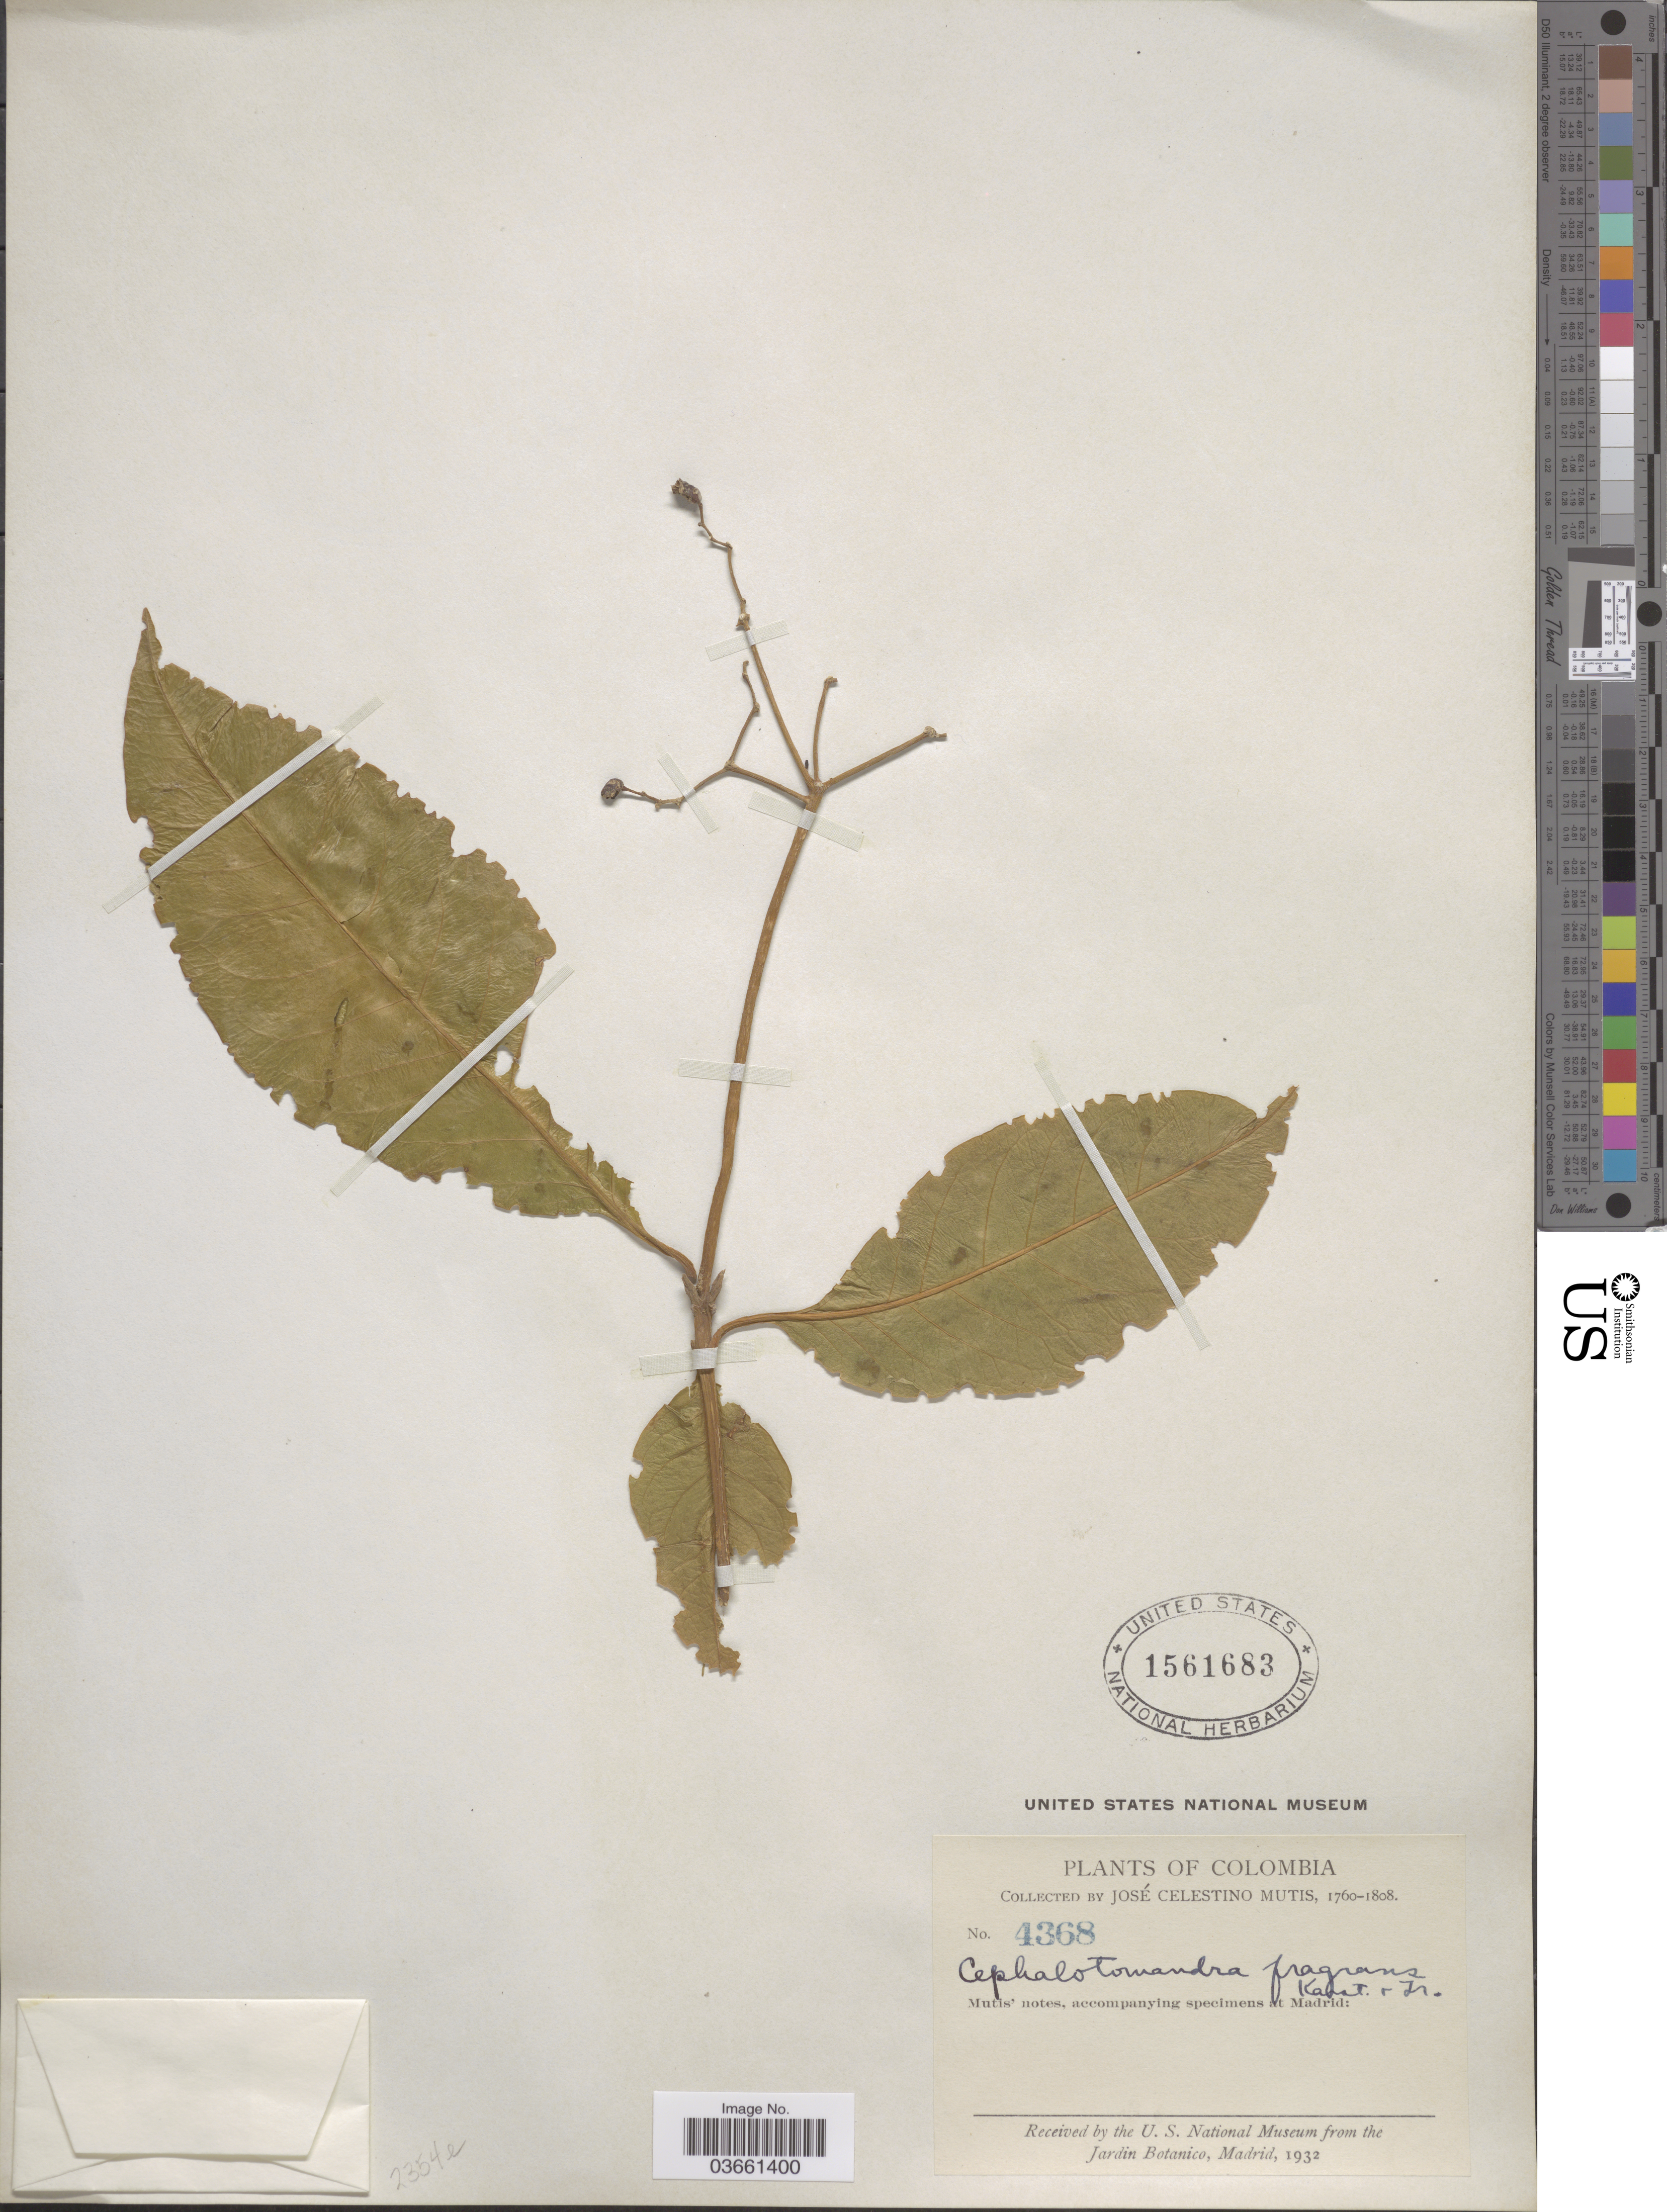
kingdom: Plantae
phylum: Tracheophyta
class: Magnoliopsida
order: Caryophyllales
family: Nyctaginaceae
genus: Cephalotomandra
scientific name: Cephalotomandra fragrans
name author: H. Karst. & Triana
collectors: J. C. B. Mutis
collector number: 4368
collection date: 1760/1808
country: Colombia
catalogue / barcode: US 1561683